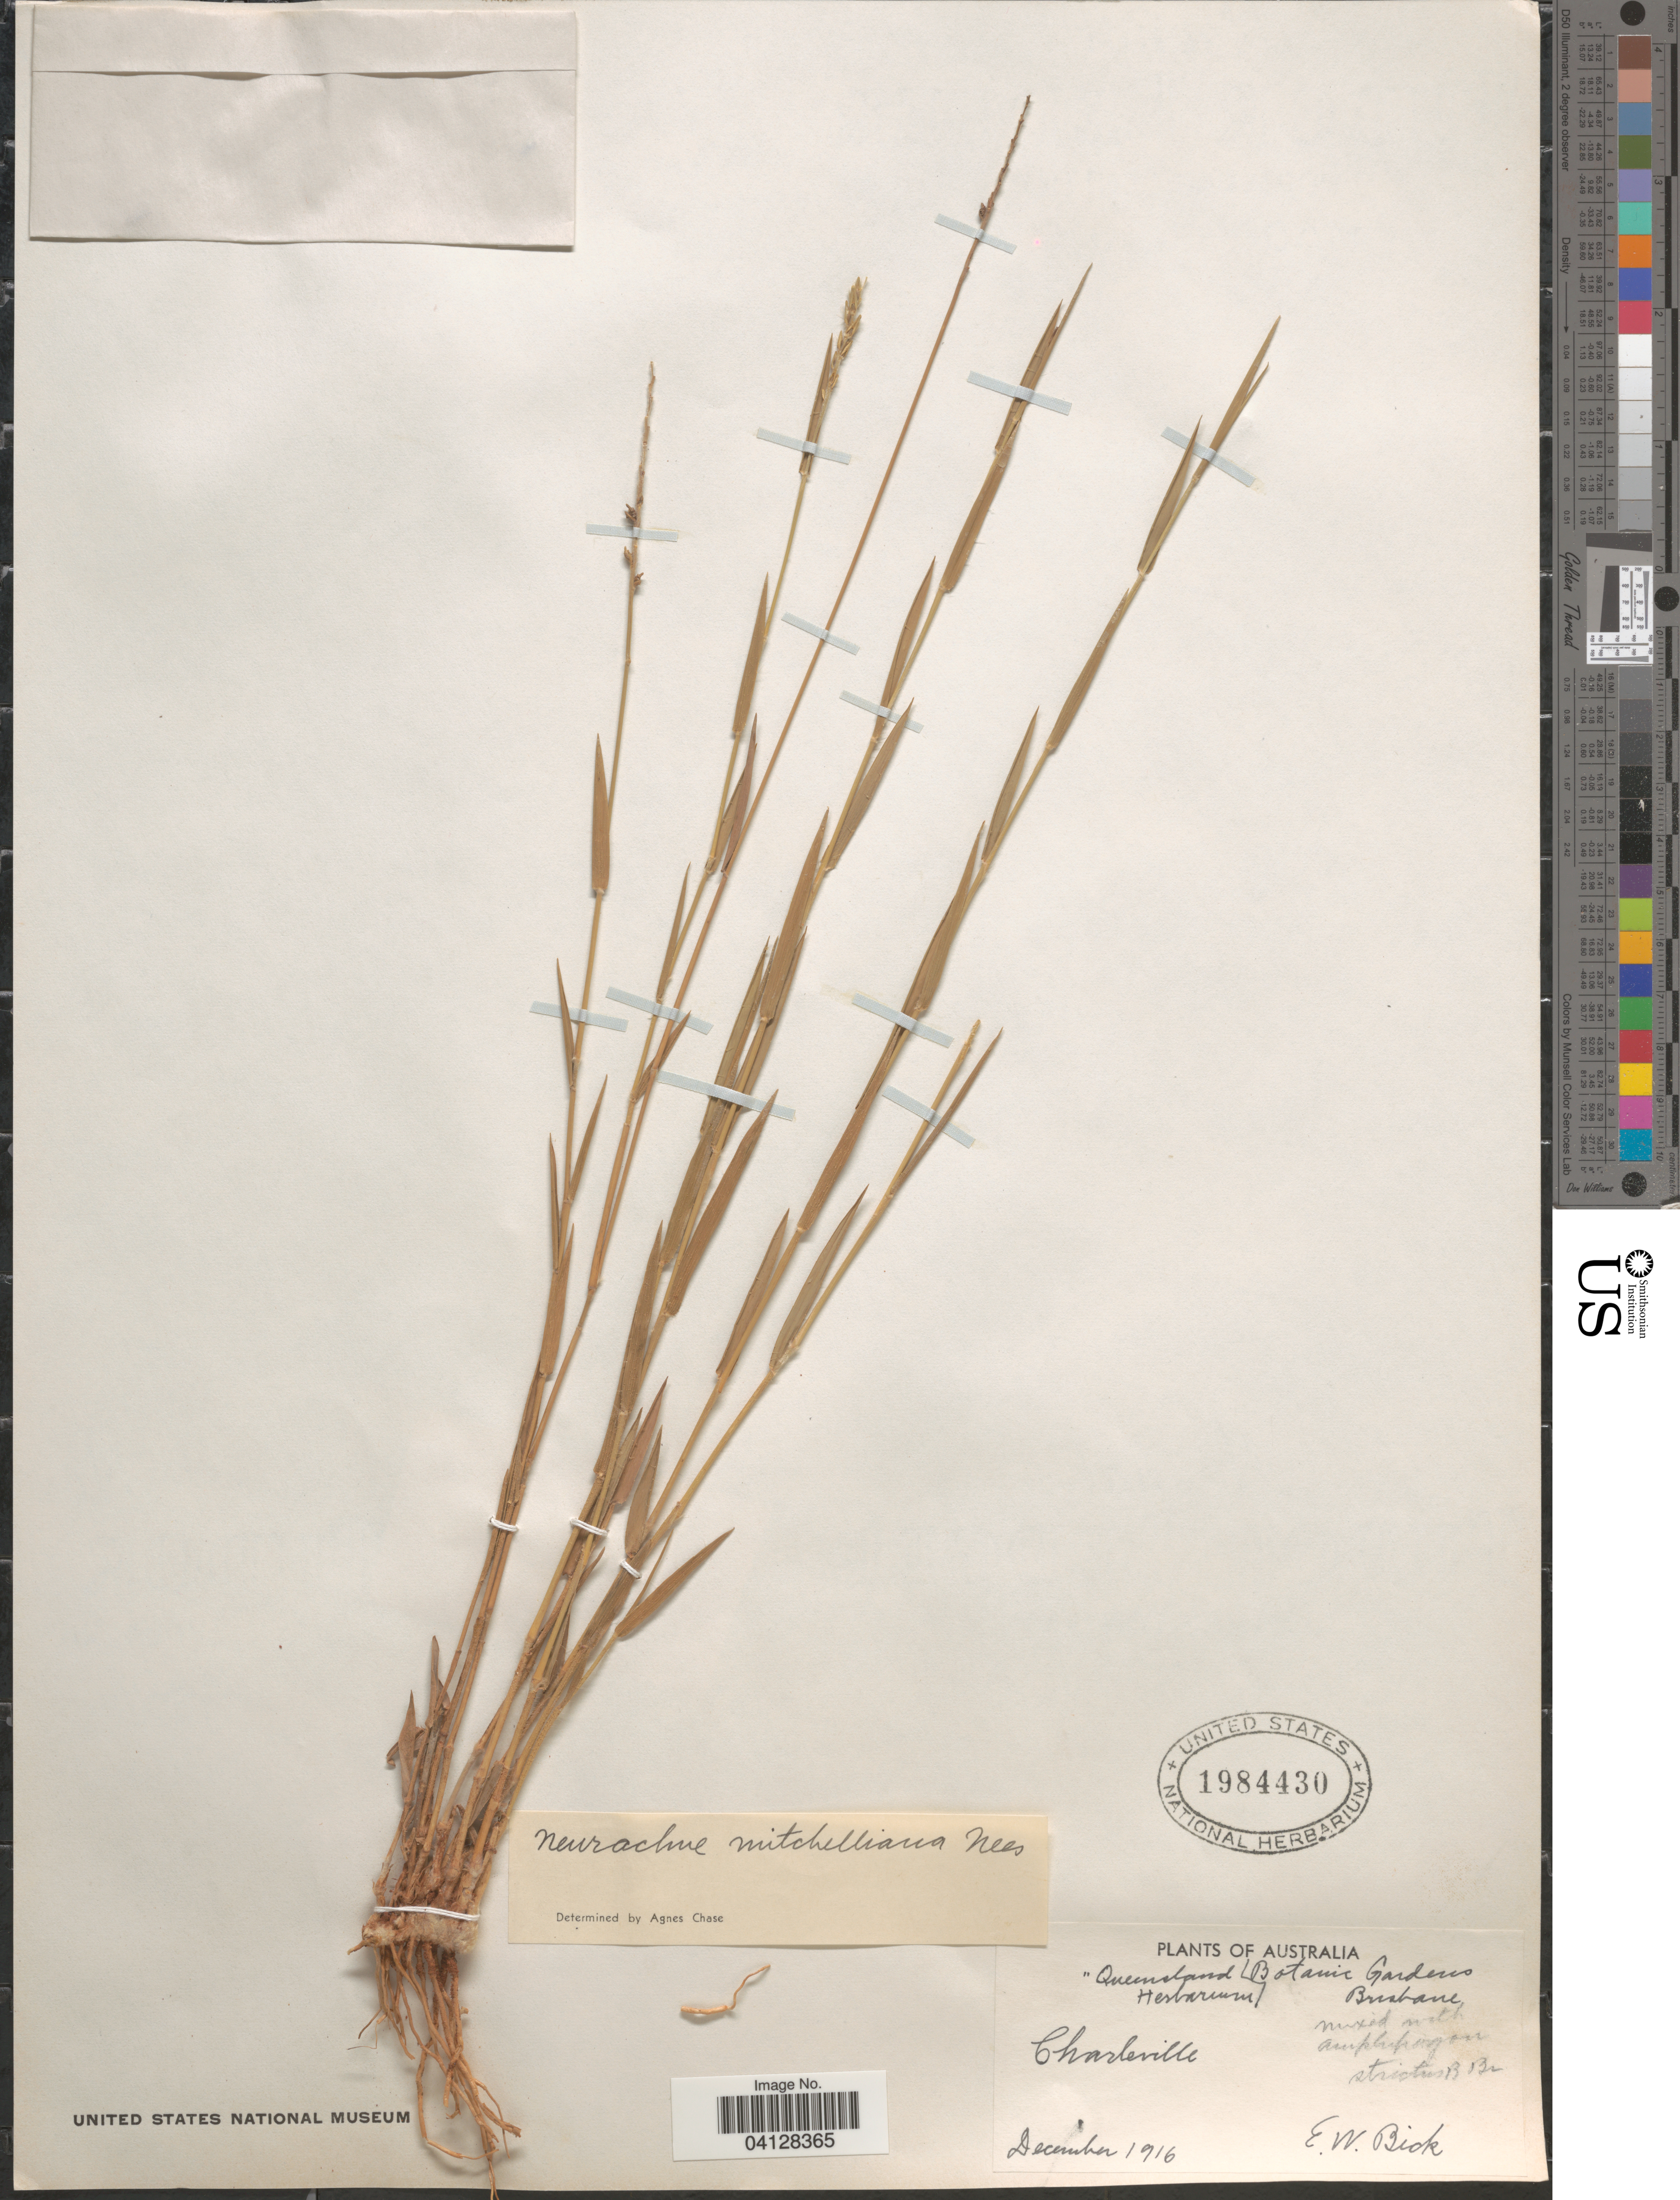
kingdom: Plantae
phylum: Tracheophyta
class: Liliopsida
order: Poales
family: Poaceae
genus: Neurachne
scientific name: Neurachne mitchelliana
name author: Nees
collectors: E. Bick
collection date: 1916-12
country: Australia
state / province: Queensland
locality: Charleville.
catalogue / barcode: US 1984430